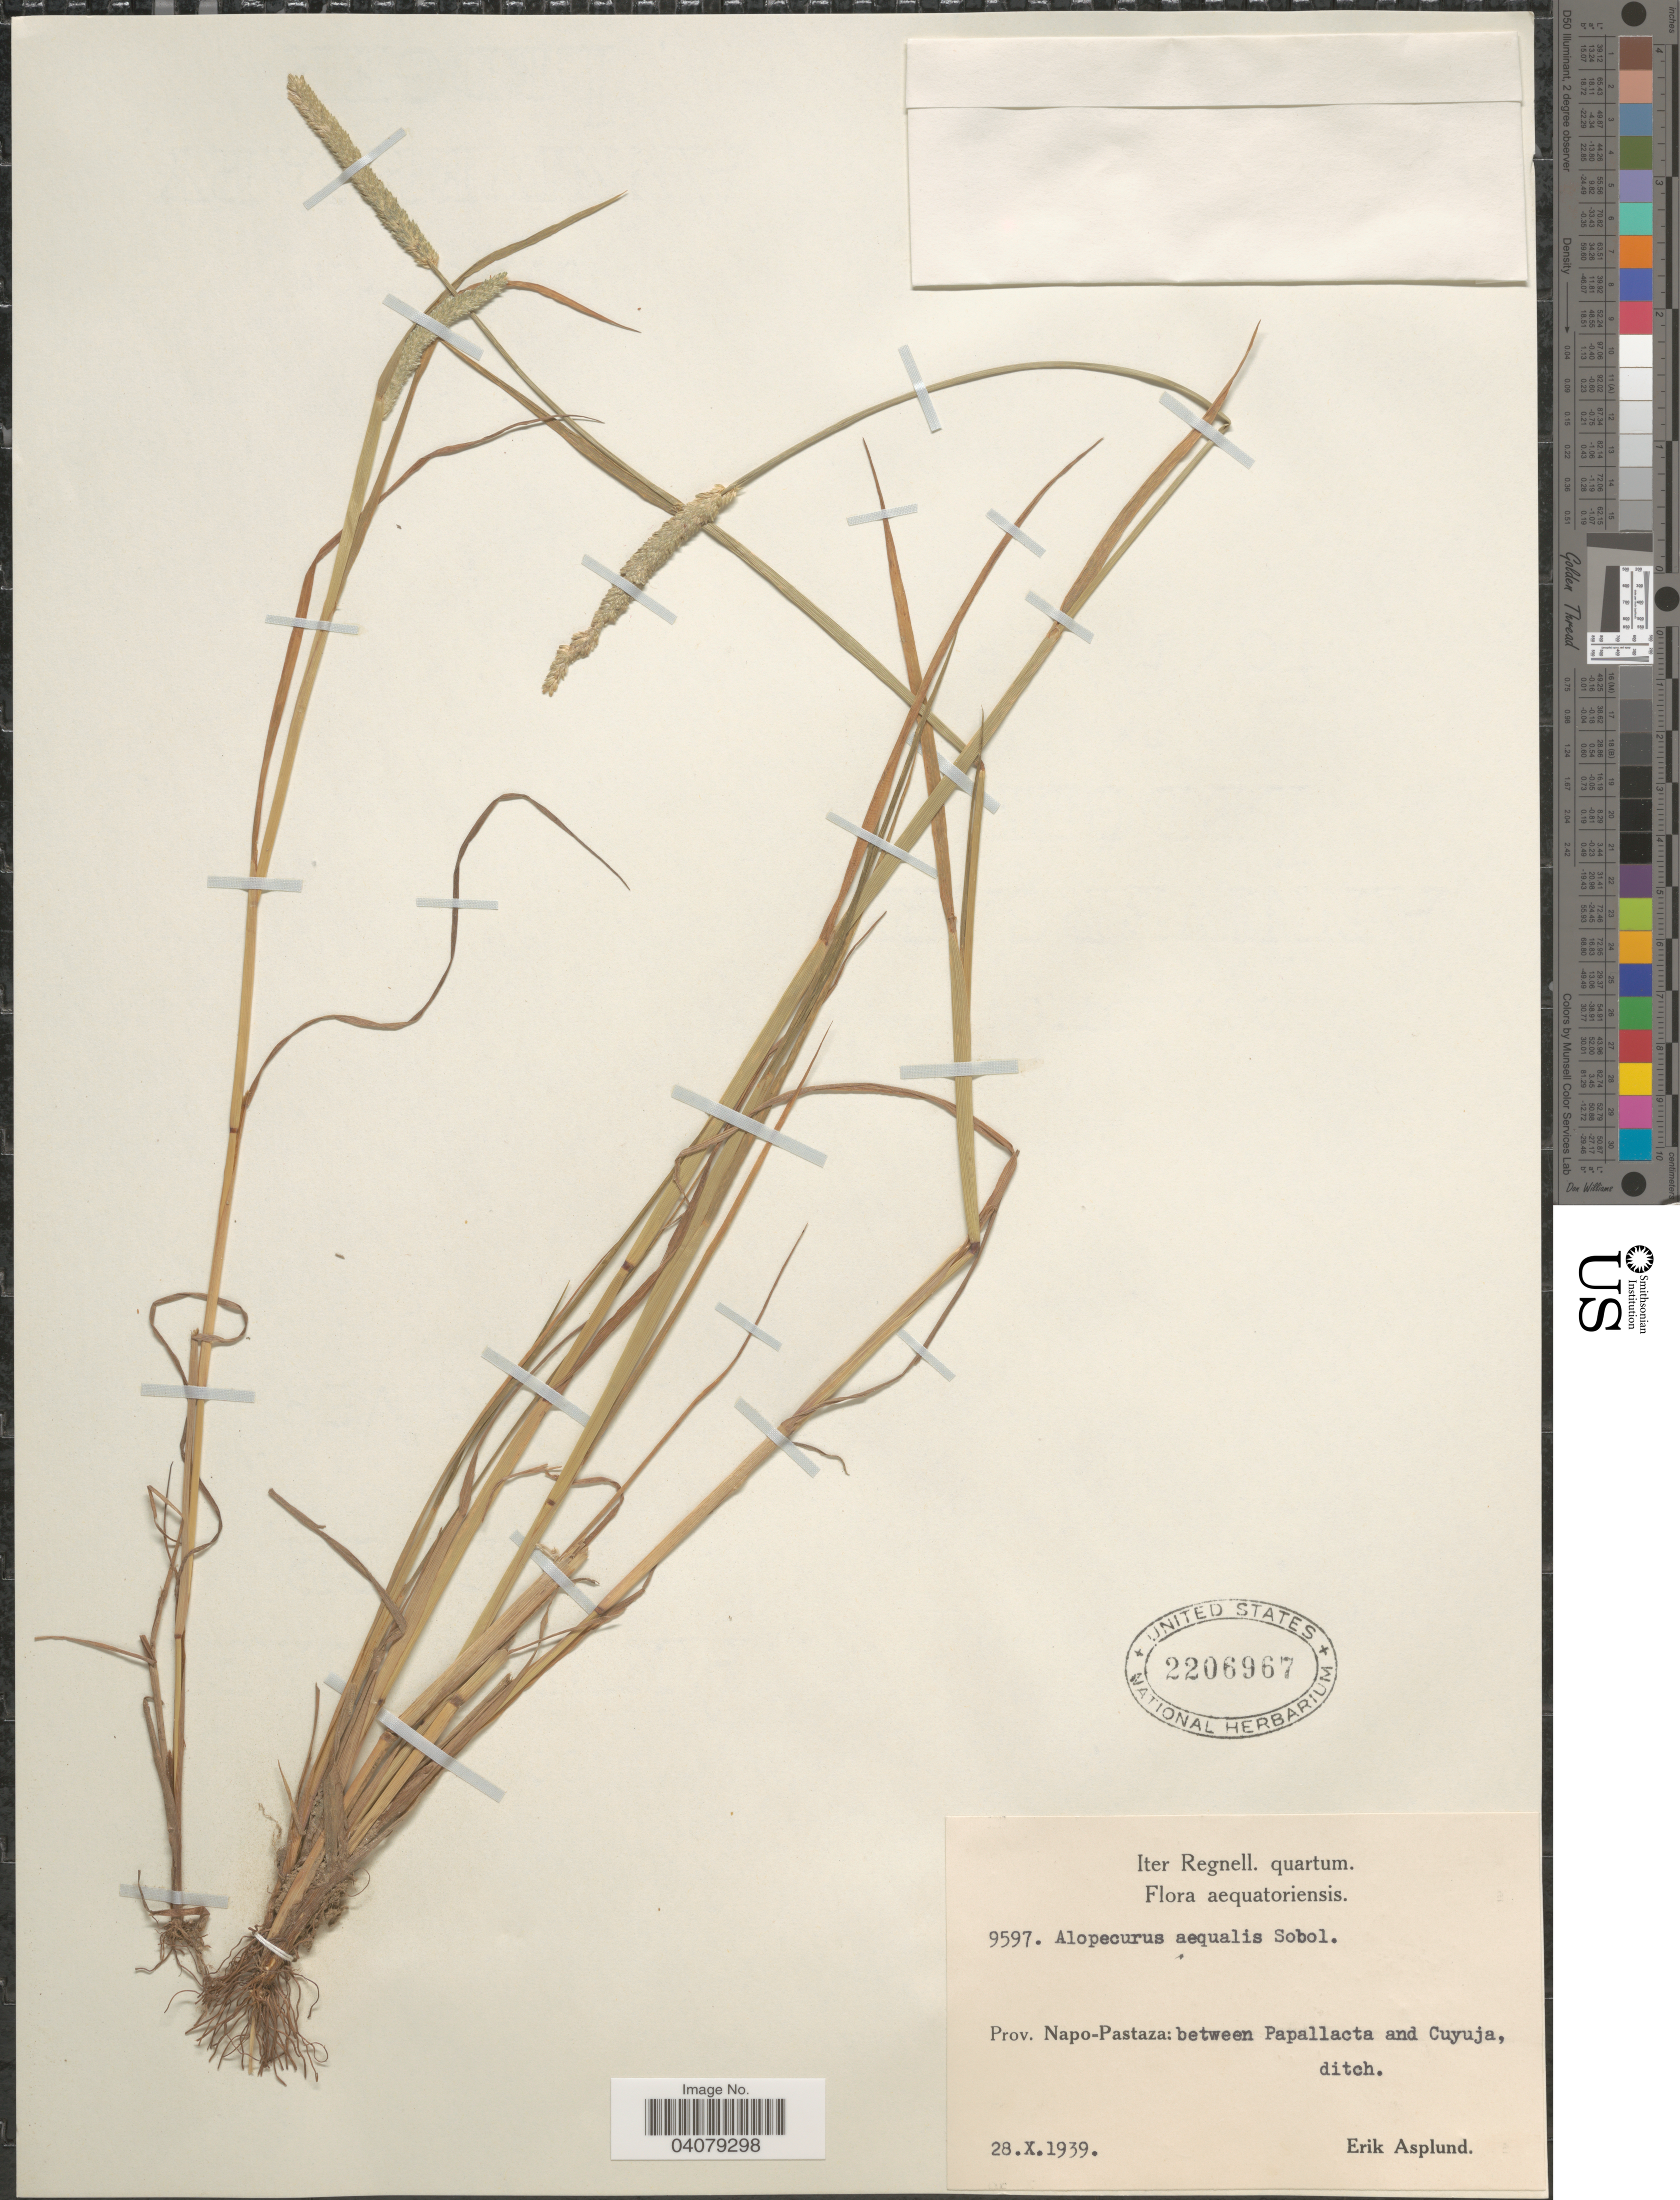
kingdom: Plantae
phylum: Tracheophyta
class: Liliopsida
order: Poales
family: Poaceae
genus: Alopecurus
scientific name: Alopecurus aequalis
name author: Sobol.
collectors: E. Asplund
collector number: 9597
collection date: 1939-10-28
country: Ecuador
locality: Iter Regnell. quartum. Prov. Napo-Pastaza: between Papallacta and Cuyuja, ditch.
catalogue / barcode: US 2206967